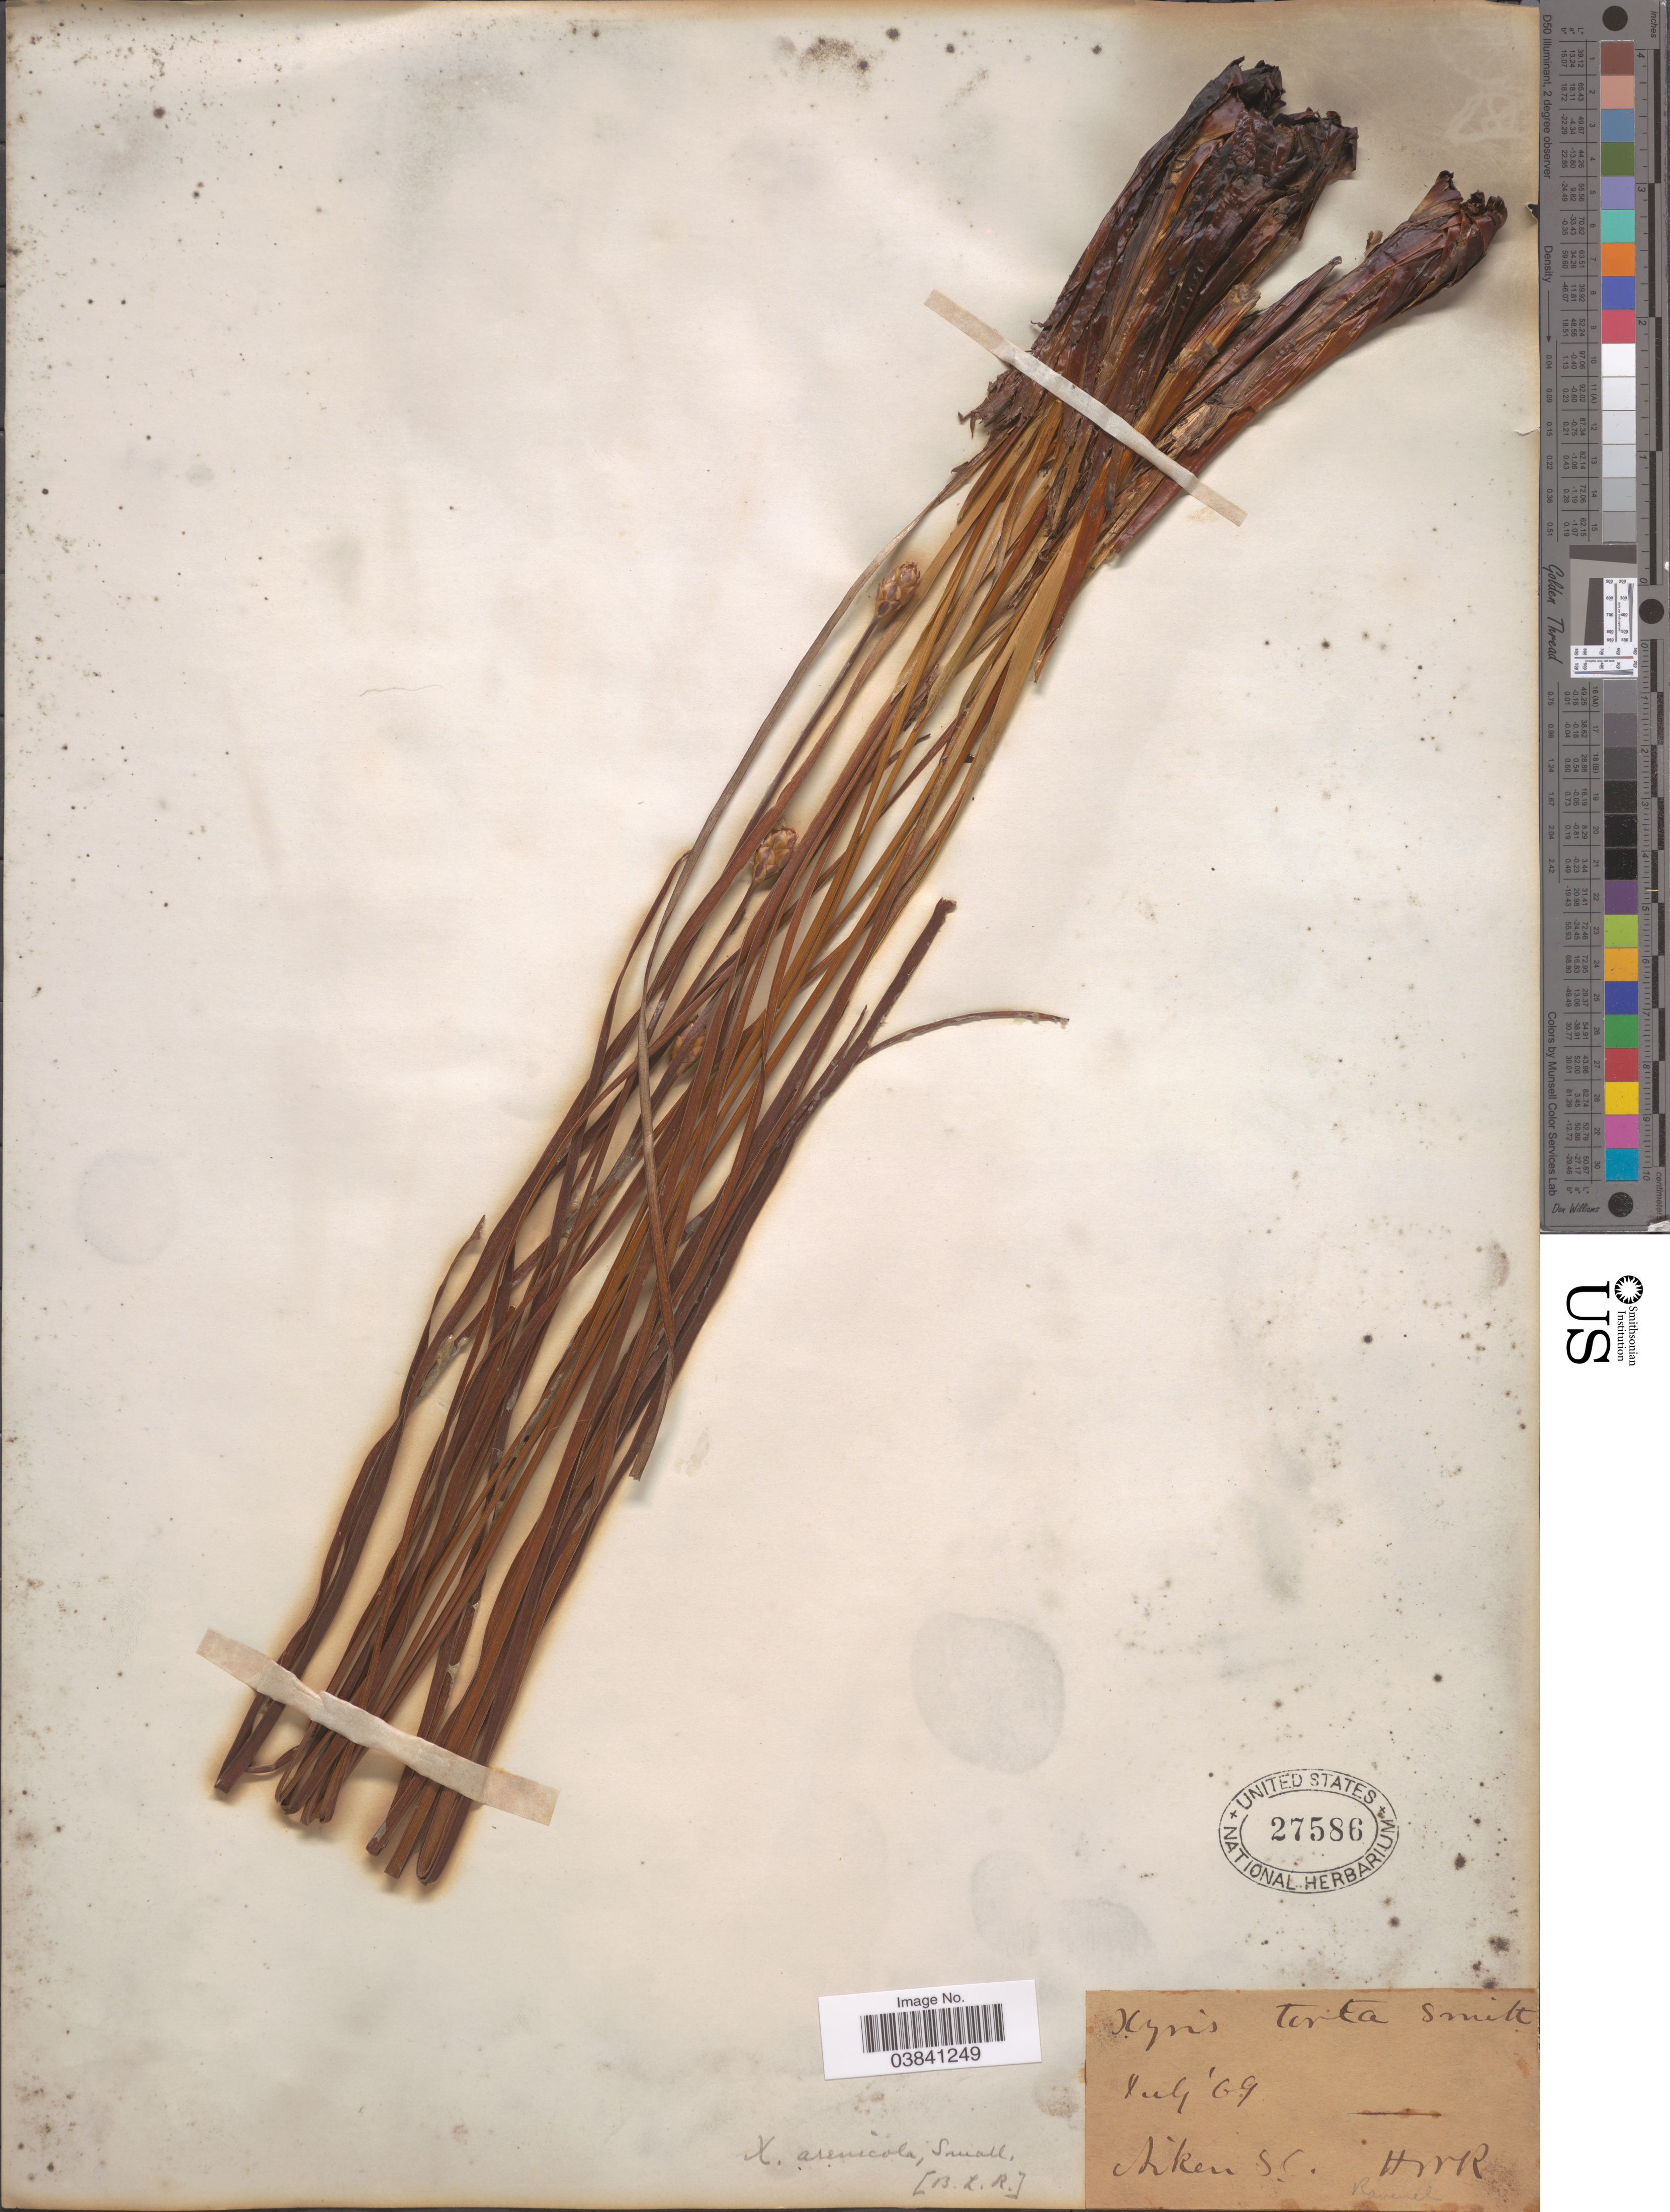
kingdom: Plantae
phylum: Tracheophyta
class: Liliopsida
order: Poales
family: Xyridaceae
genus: Xyris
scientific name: Xyris caroliniana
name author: Walter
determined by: Strong, Mark T., (BOT), Smithsonian Institution - National Museum of Natural History (UNITED STATES)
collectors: -. Hook & -. Ravenel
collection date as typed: Transcribed d/m/y: /7/69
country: United States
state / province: South Carolina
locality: Aiken.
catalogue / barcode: US 27586